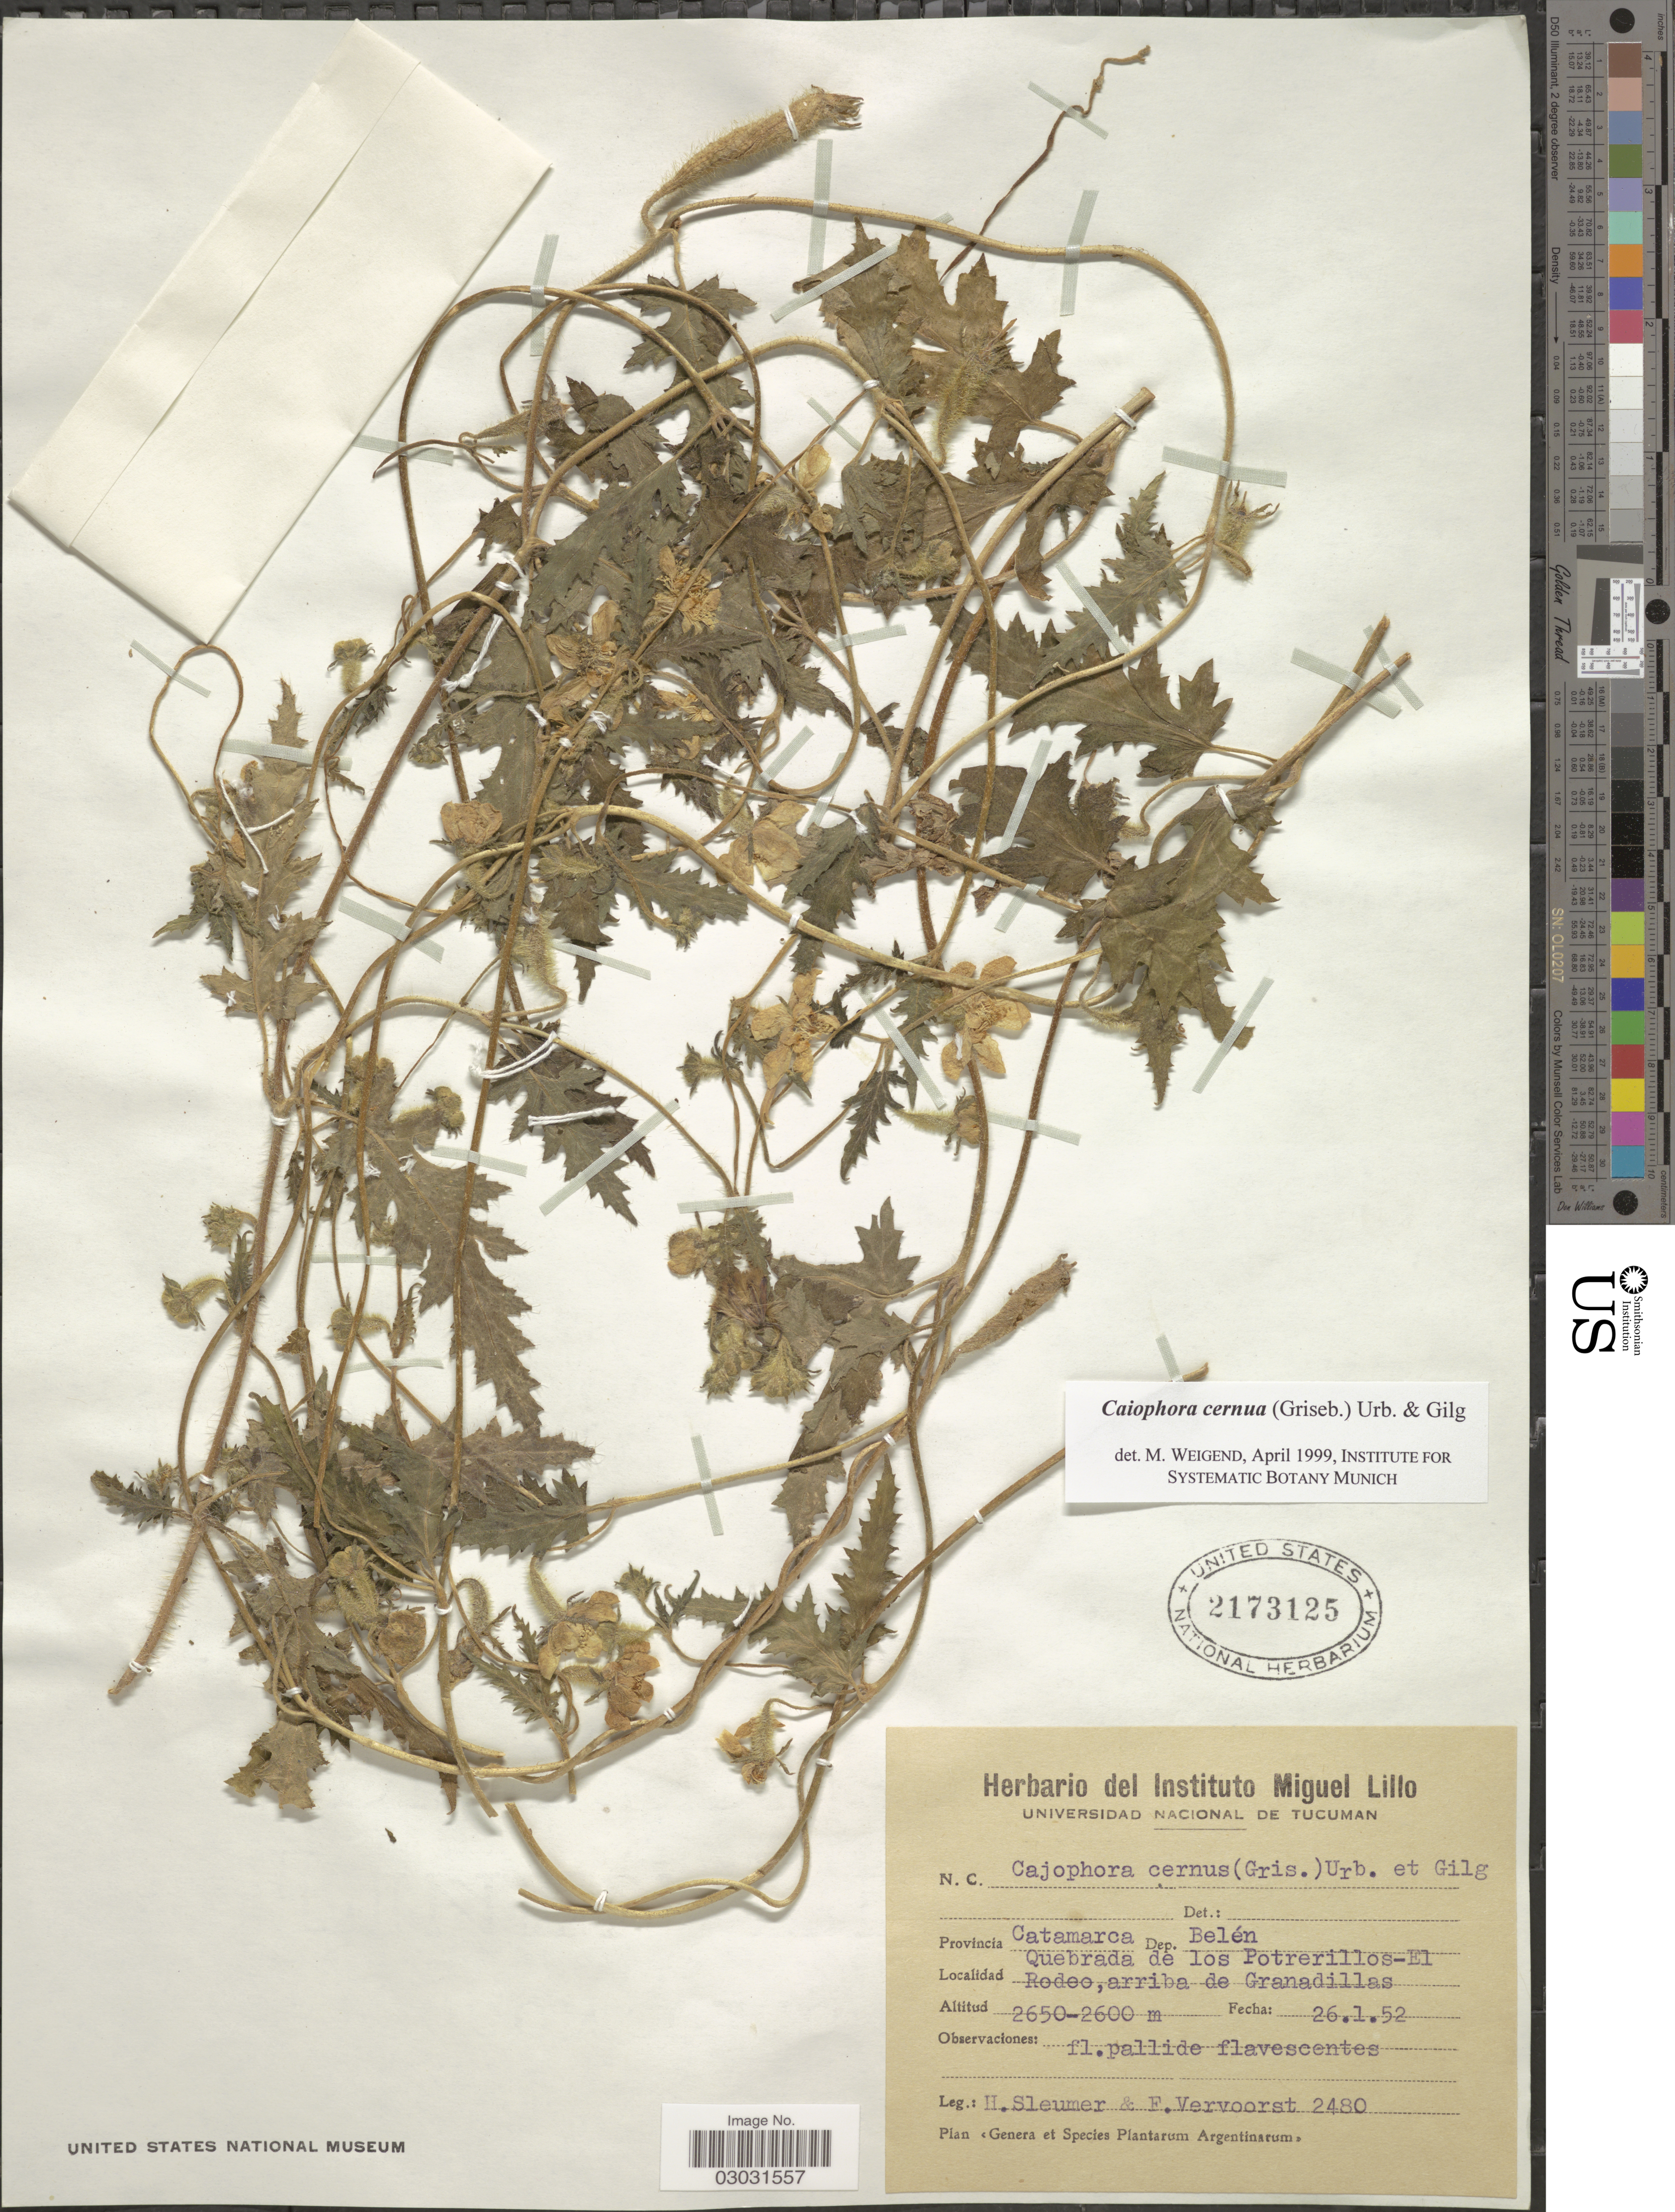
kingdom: Plantae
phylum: Tracheophyta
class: Magnoliopsida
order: Cornales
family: Loasaceae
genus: Caiophora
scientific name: Caiophora cernua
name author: (Griseb.) Gilg & Urb. ex Kurtz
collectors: H. O. Sleumer & F. Vervoorst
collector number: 2480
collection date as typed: Transcribed d/m/y: 26/1/52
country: Argentina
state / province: Catamarca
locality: Dep. Belén. Quebrada de los Potrerillos-El Rodeo, arriba de Granadillas.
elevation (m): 2600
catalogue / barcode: US 2173125